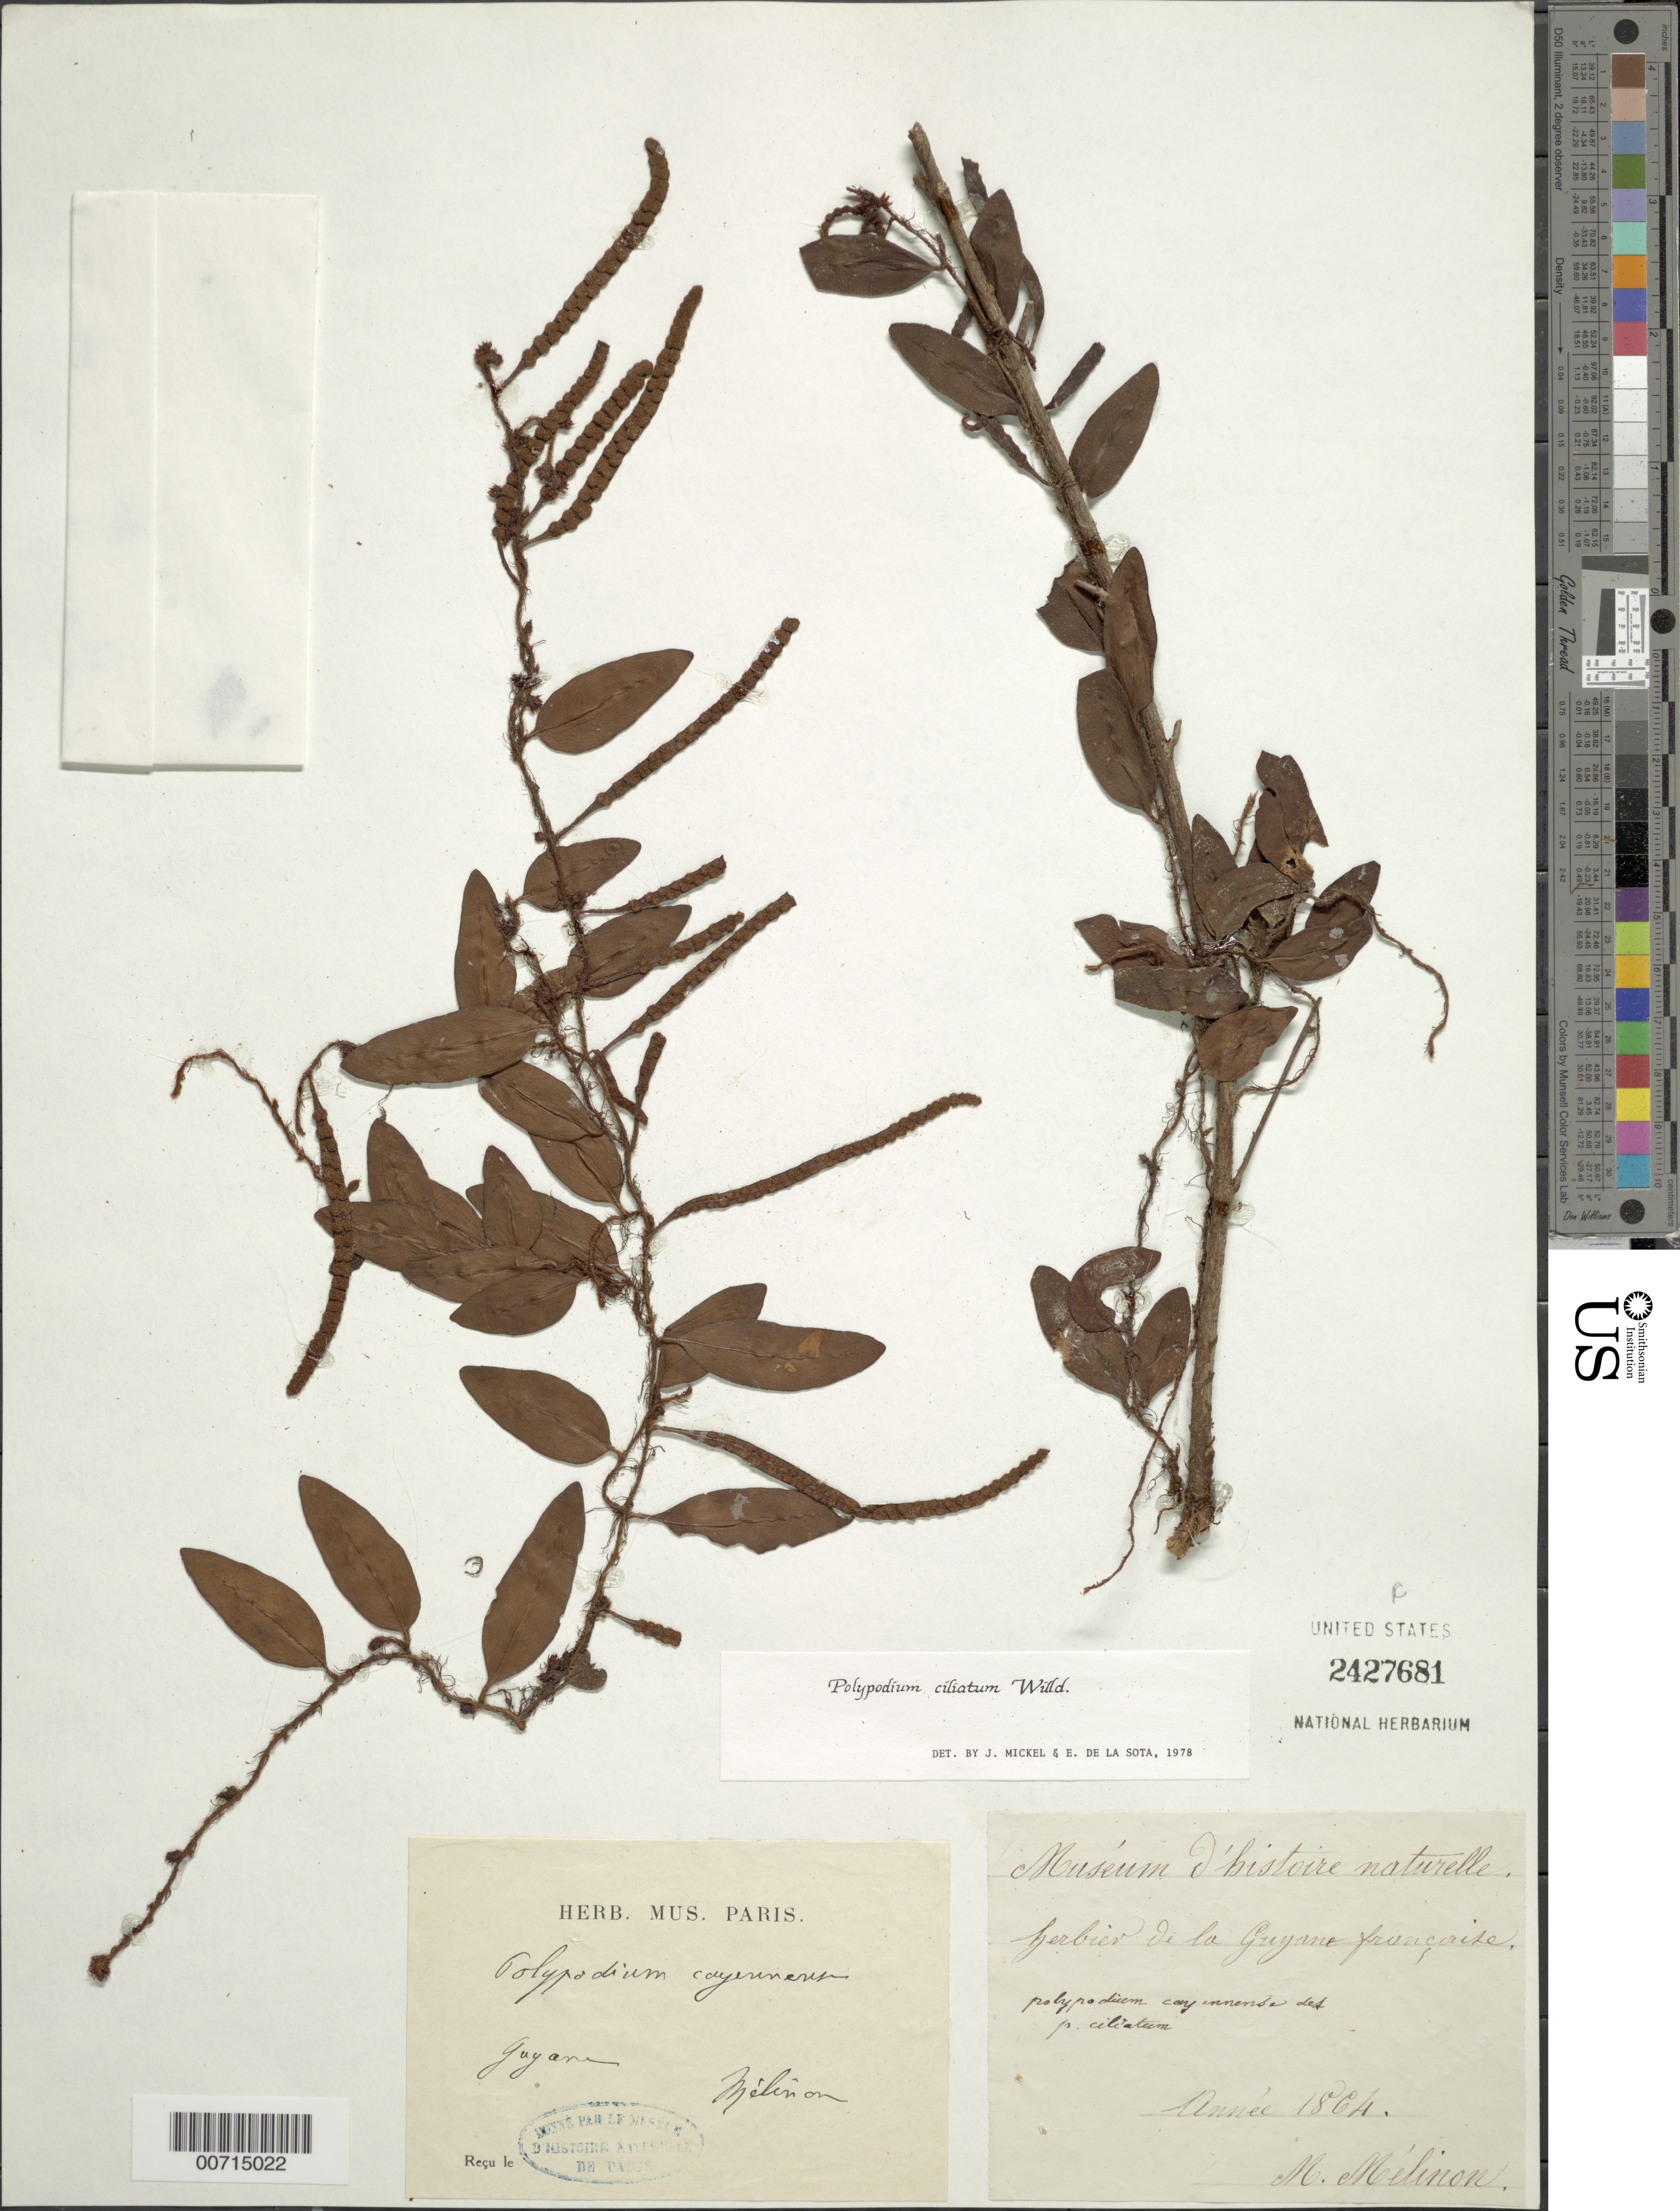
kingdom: Plantae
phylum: Tracheophyta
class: Polypodiopsida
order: Polypodiales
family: Polypodiaceae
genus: Microgramma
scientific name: Microgramma reptans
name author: (Cav.) A.R. Sm.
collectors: E. Mélinon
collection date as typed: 1864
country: French Guiana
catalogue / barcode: US 2427681